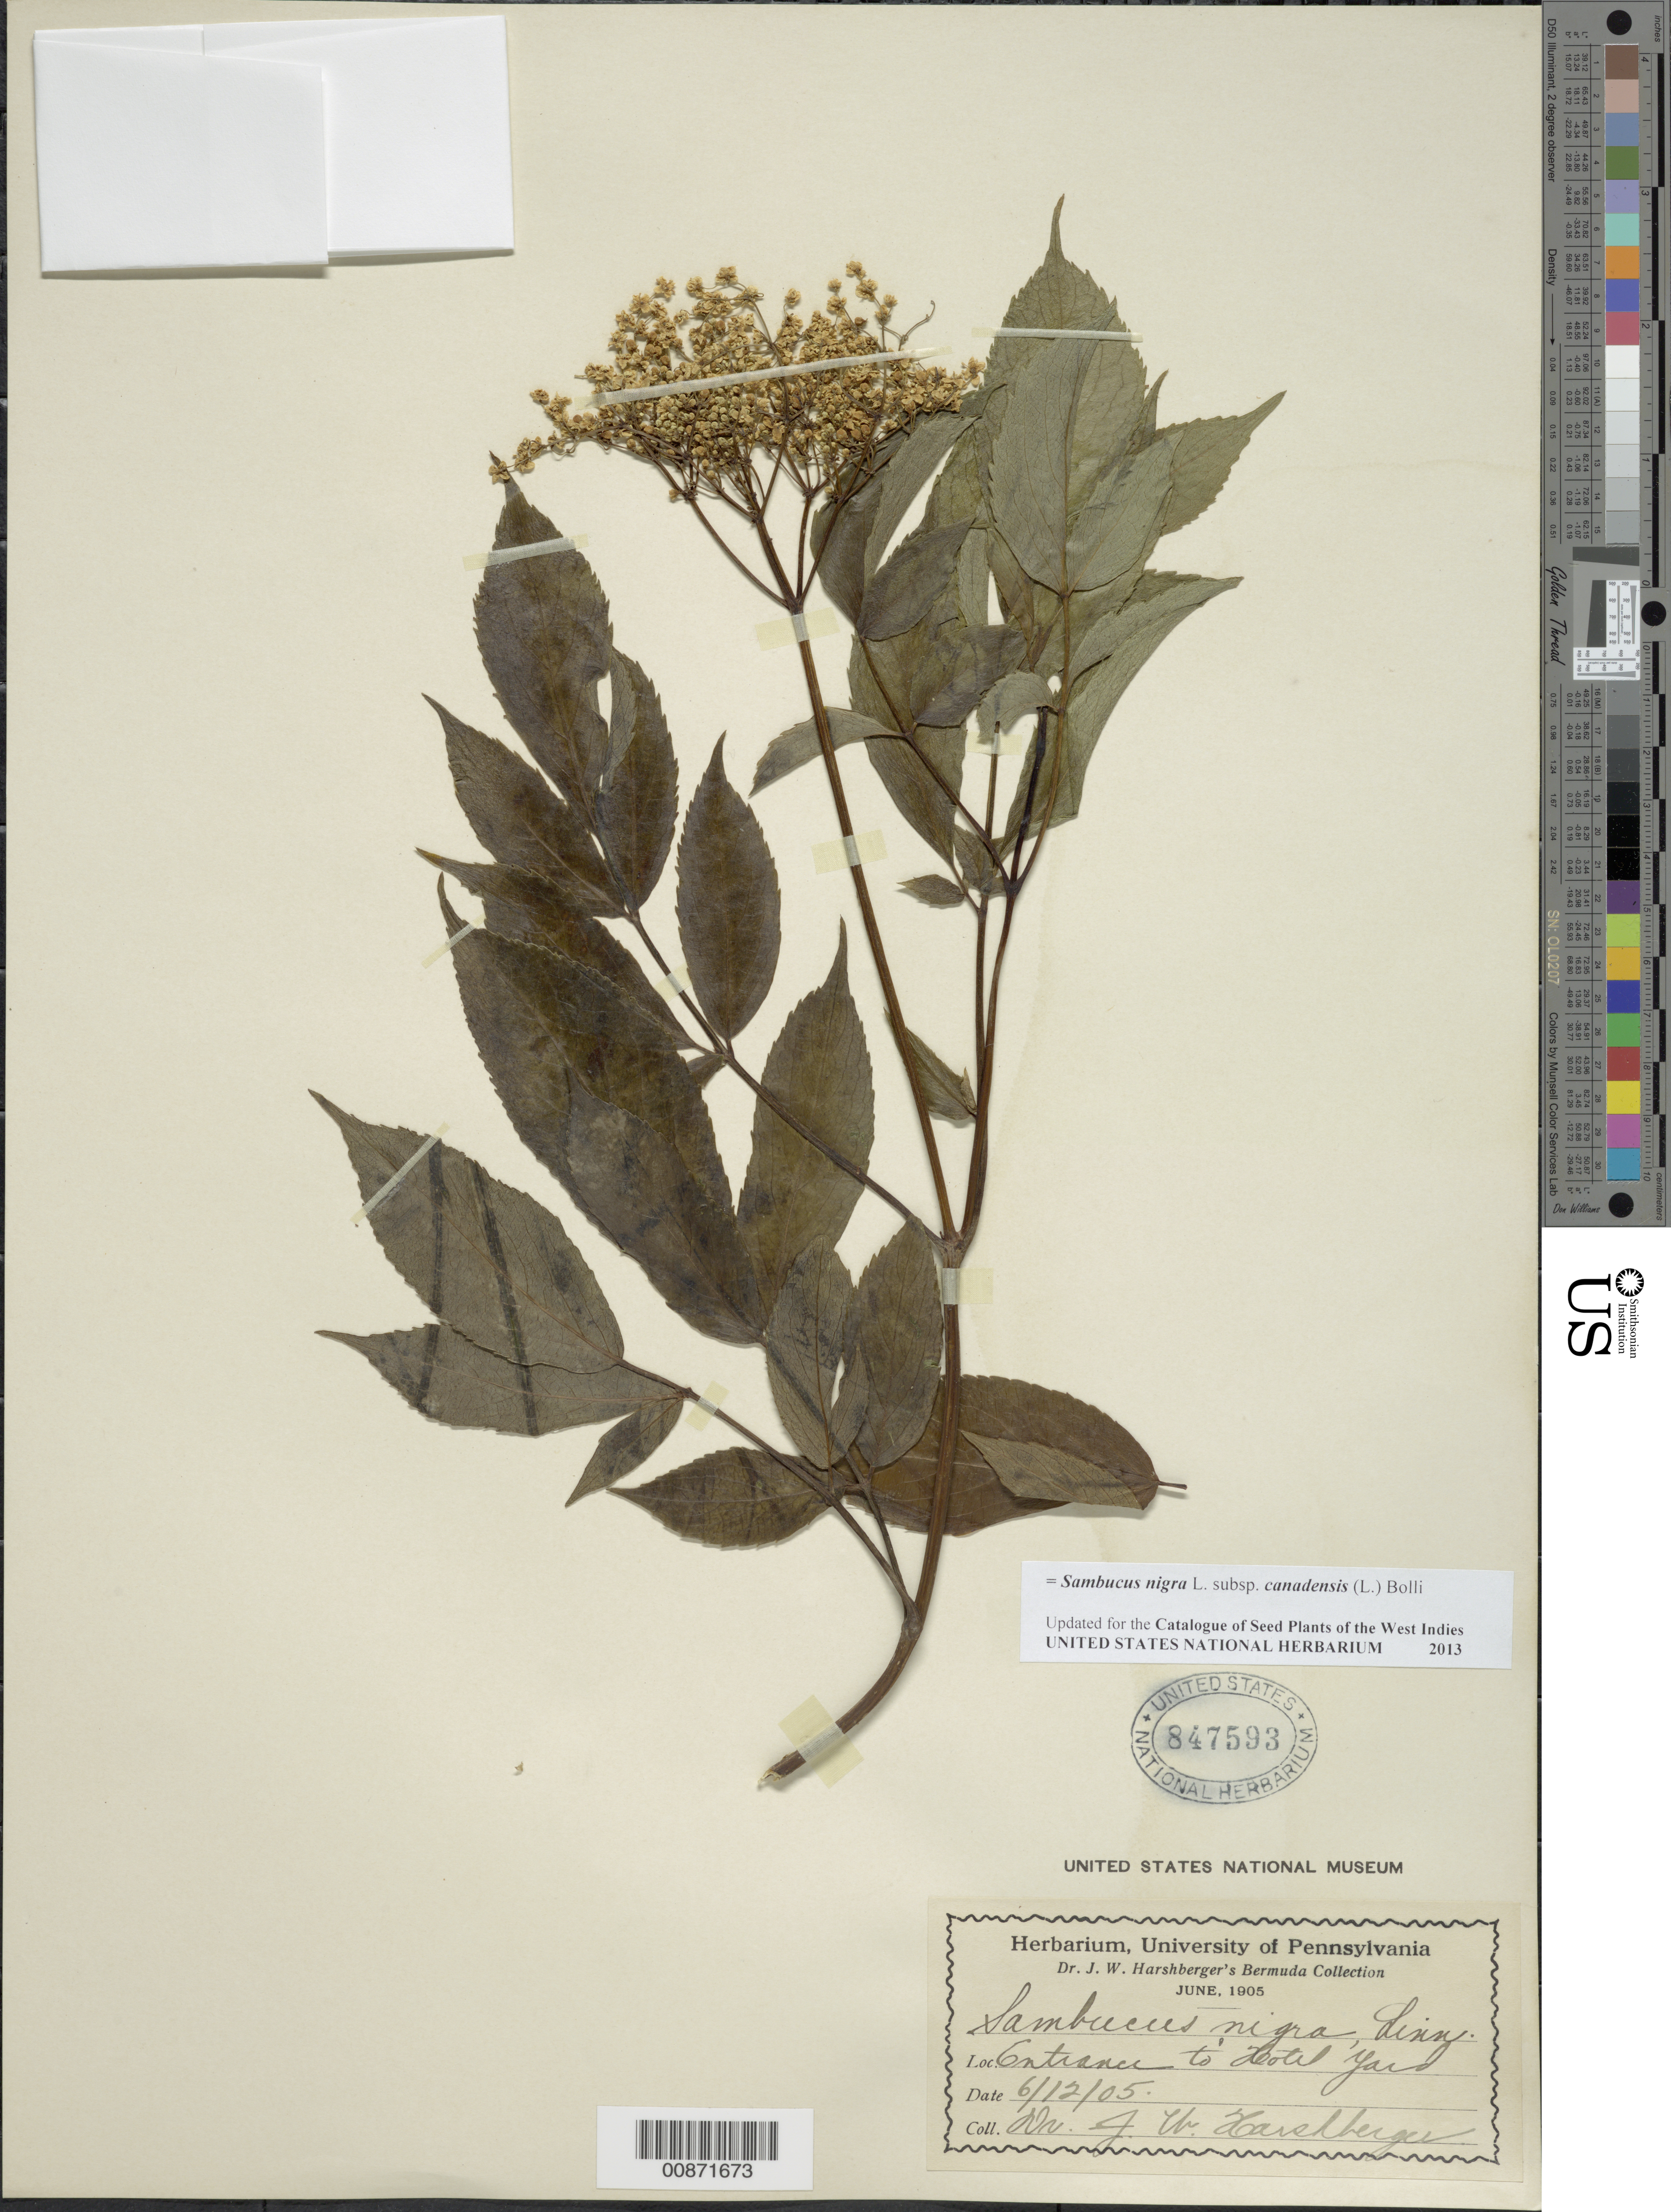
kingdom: Plantae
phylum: Tracheophyta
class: Magnoliopsida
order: Dipsacales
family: Viburnaceae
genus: Sambucus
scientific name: Sambucus nigra subsp. canadensis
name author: (L.) Bolli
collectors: J. A. Harshberger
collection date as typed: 12 Jun 1905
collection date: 1905-06-12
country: Bermuda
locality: Entrance to Hotel yard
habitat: Hotel grounds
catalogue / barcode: US 847593